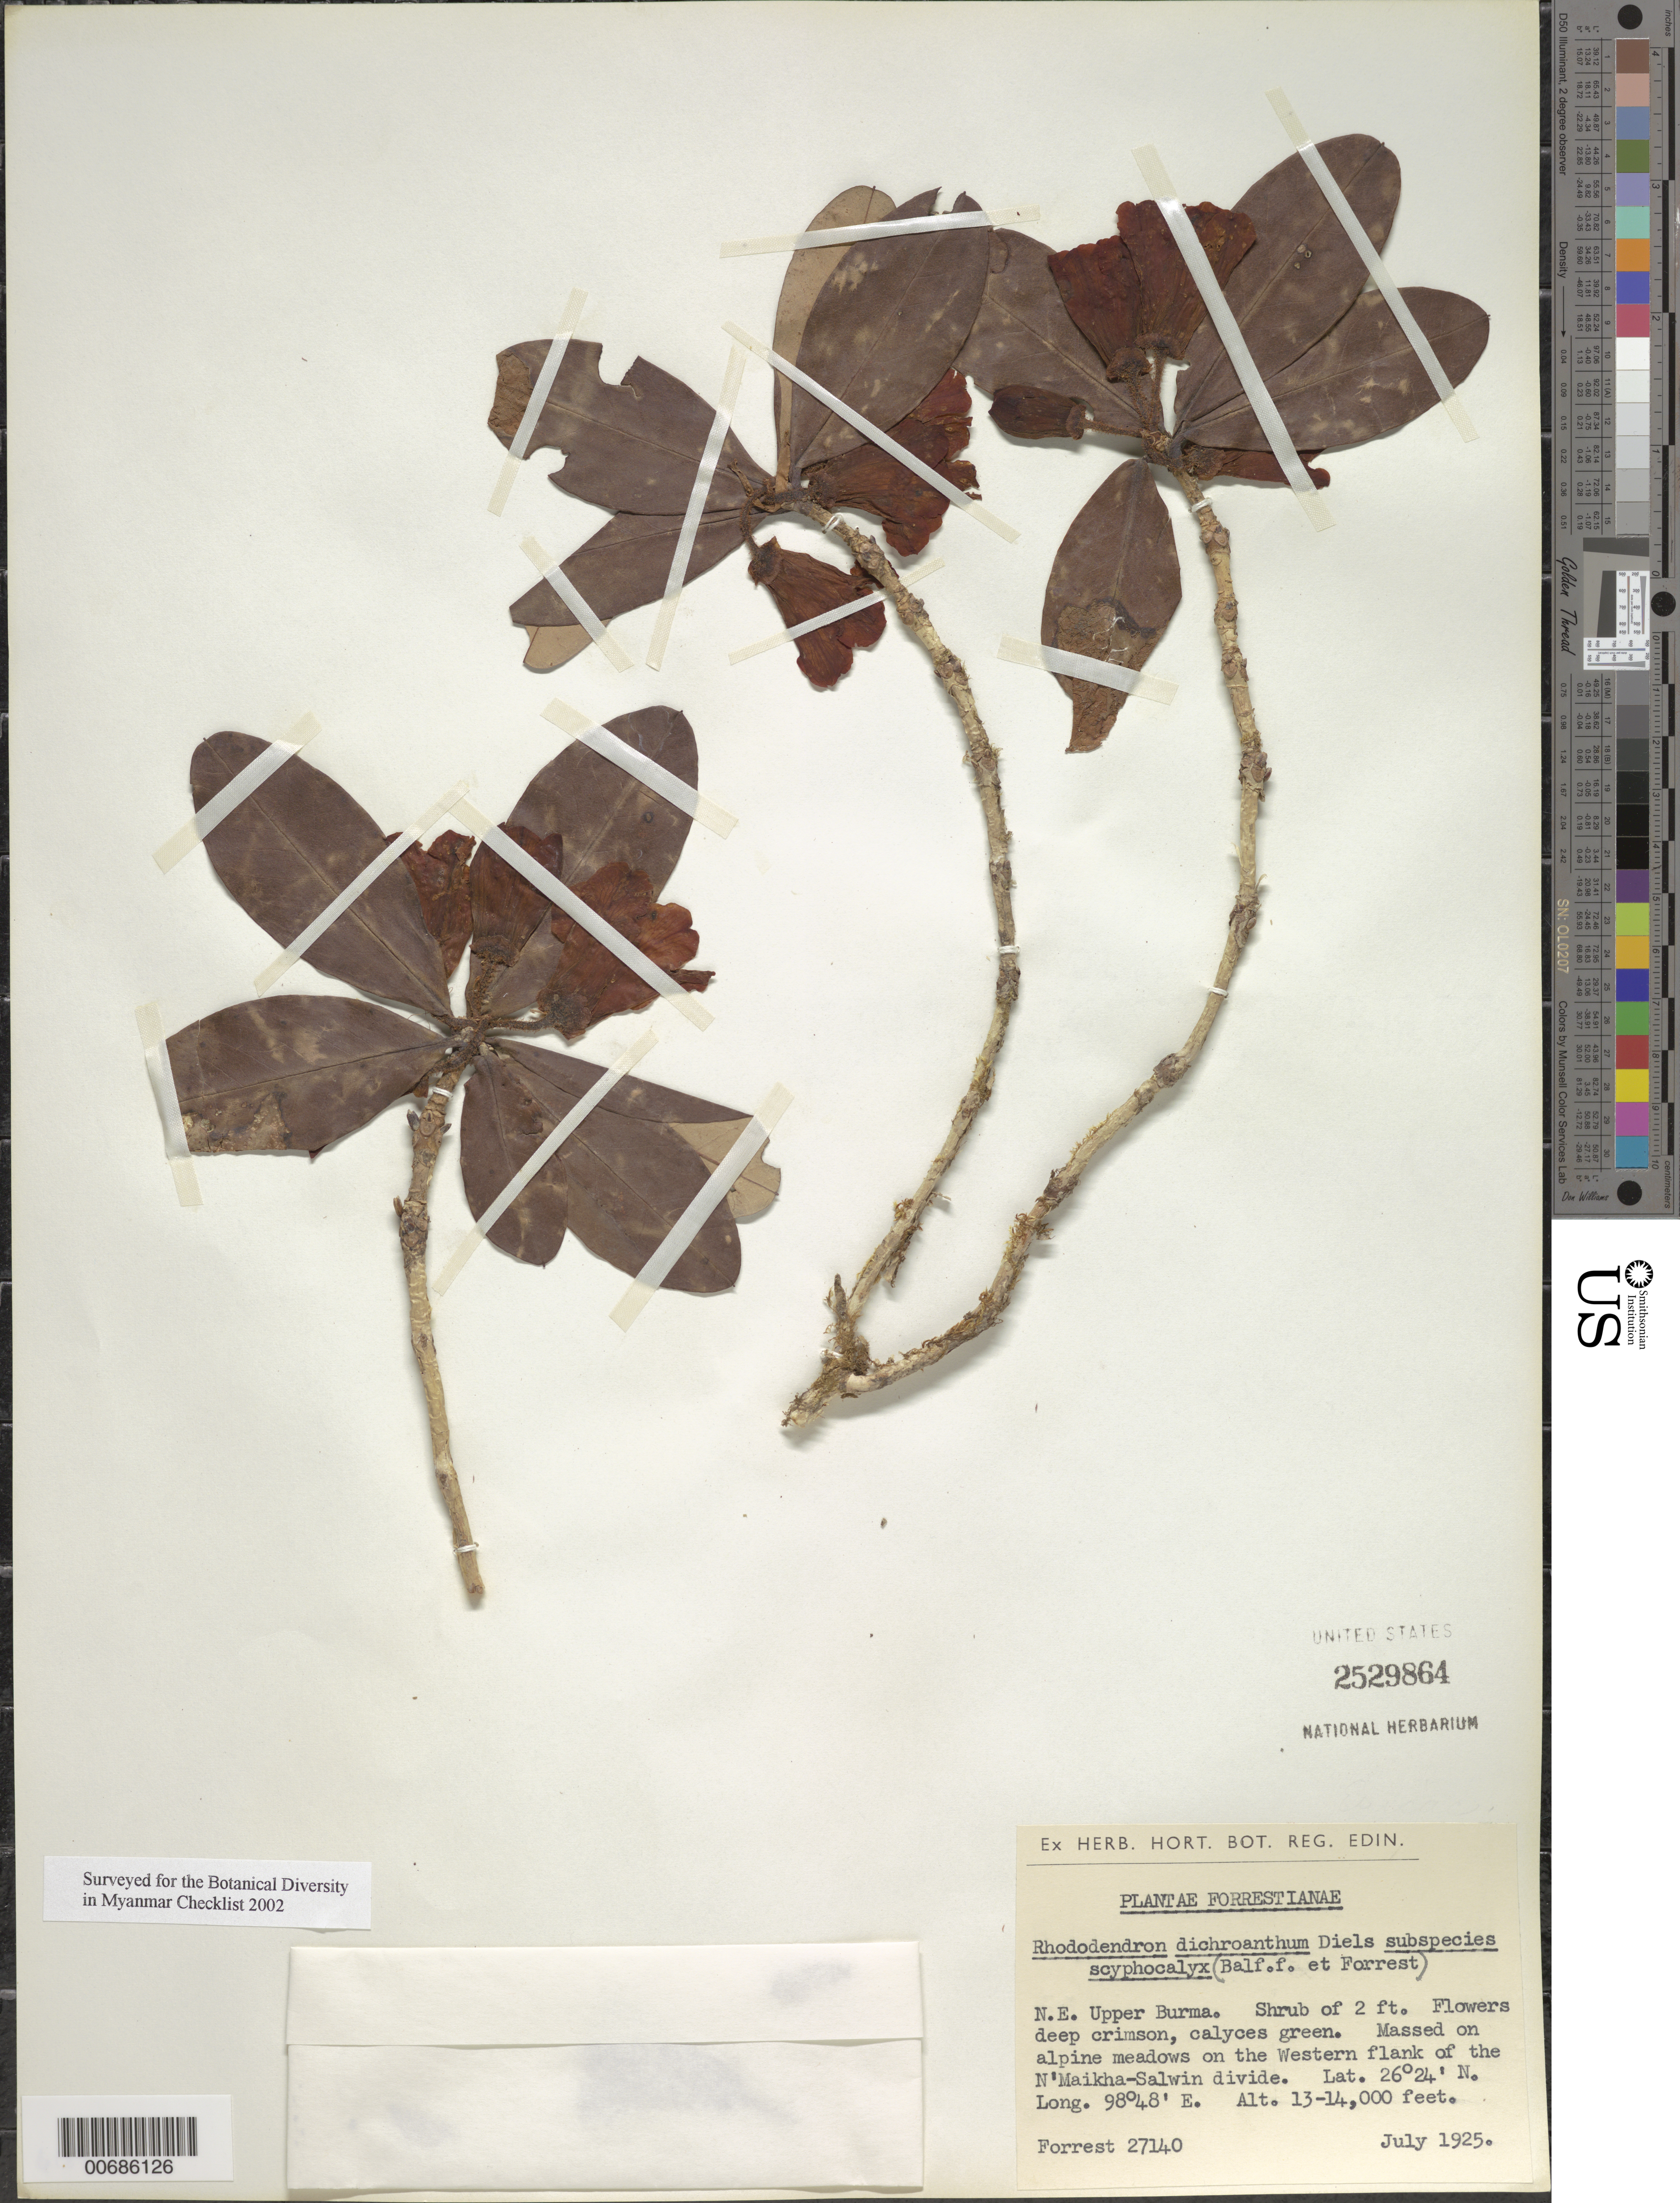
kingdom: Plantae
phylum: Tracheophyta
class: Magnoliopsida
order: Ericales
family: Ericaceae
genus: Rhododendron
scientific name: Rhododendron dichroanthum subsp. scyphocalyx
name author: (Balf. f. & Forrest) Cowan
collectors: G. Forrest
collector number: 27140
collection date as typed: Jul 1925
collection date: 1925-07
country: Myanmar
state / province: Kachin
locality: N'Maikha-Salwin Divide, W flank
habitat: Alpine meadows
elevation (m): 3962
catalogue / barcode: US 2529864